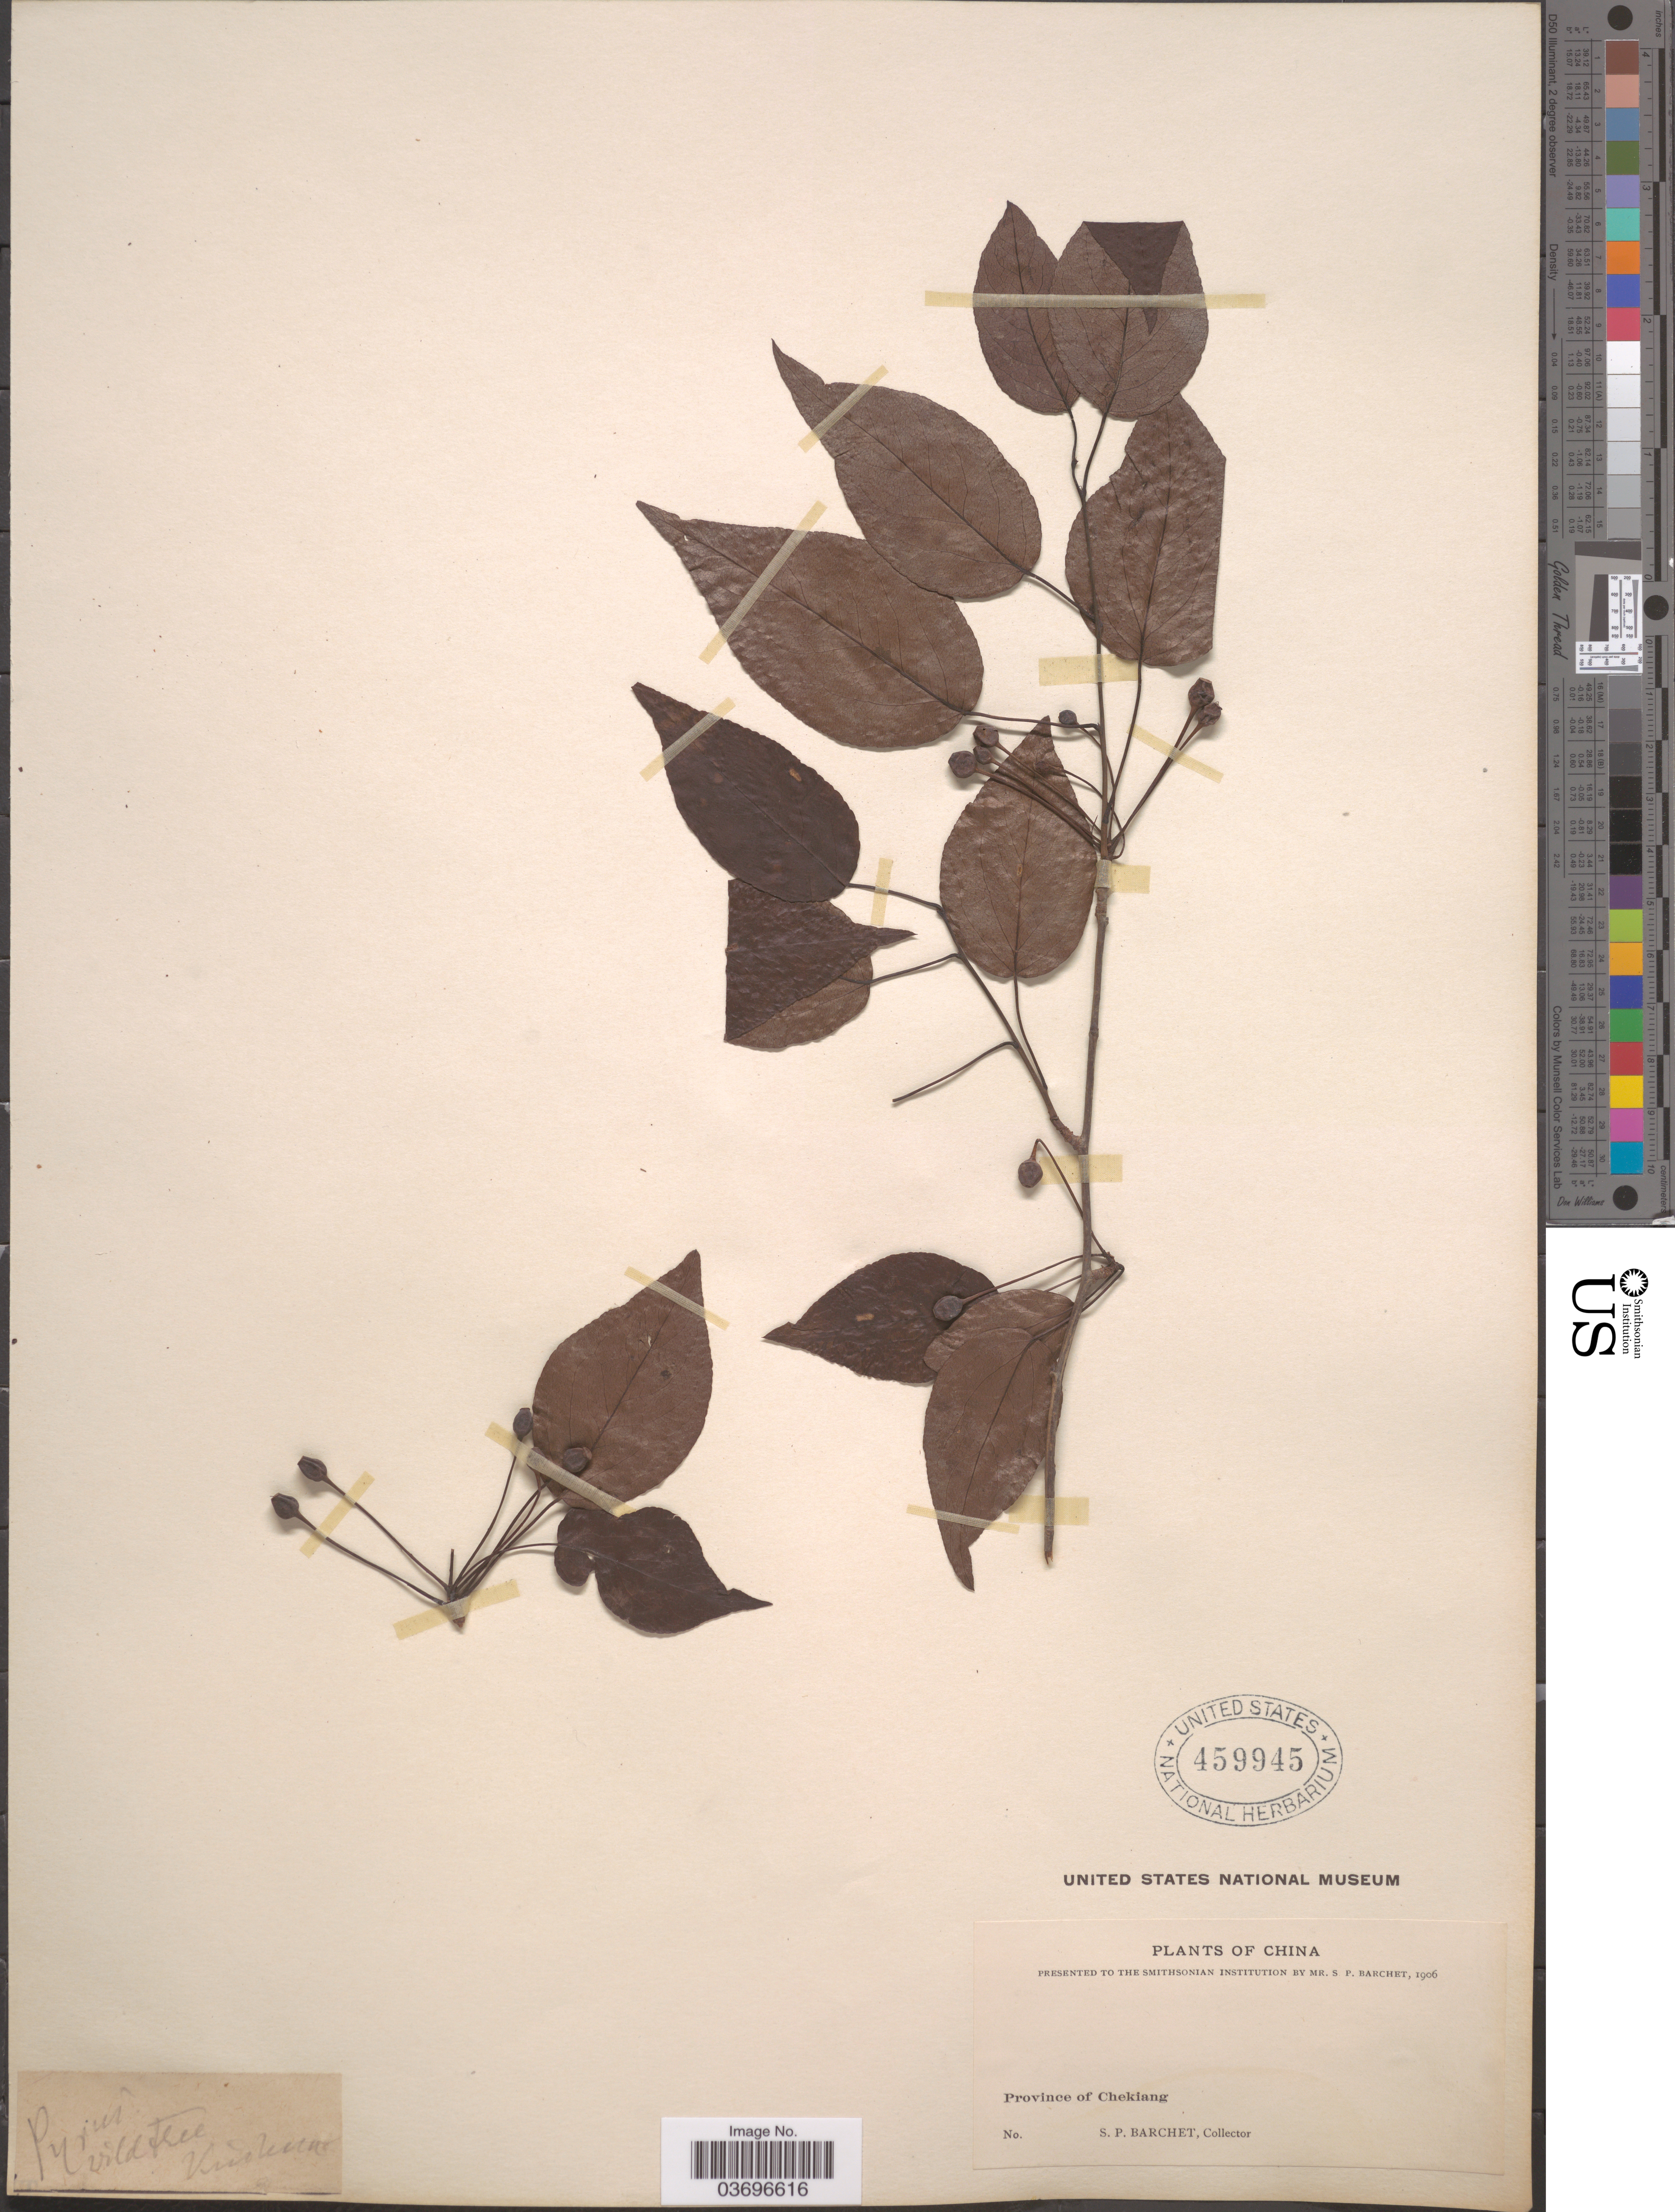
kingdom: Plantae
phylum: Tracheophyta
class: Magnoliopsida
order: Rosales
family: Rosaceae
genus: Pyrus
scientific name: Pyrus sp.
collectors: S. P. Barchet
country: China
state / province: Zhejiang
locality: Province of Chekiang. Kinkuar [interpreted] [unsure placement].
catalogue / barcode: US 459945